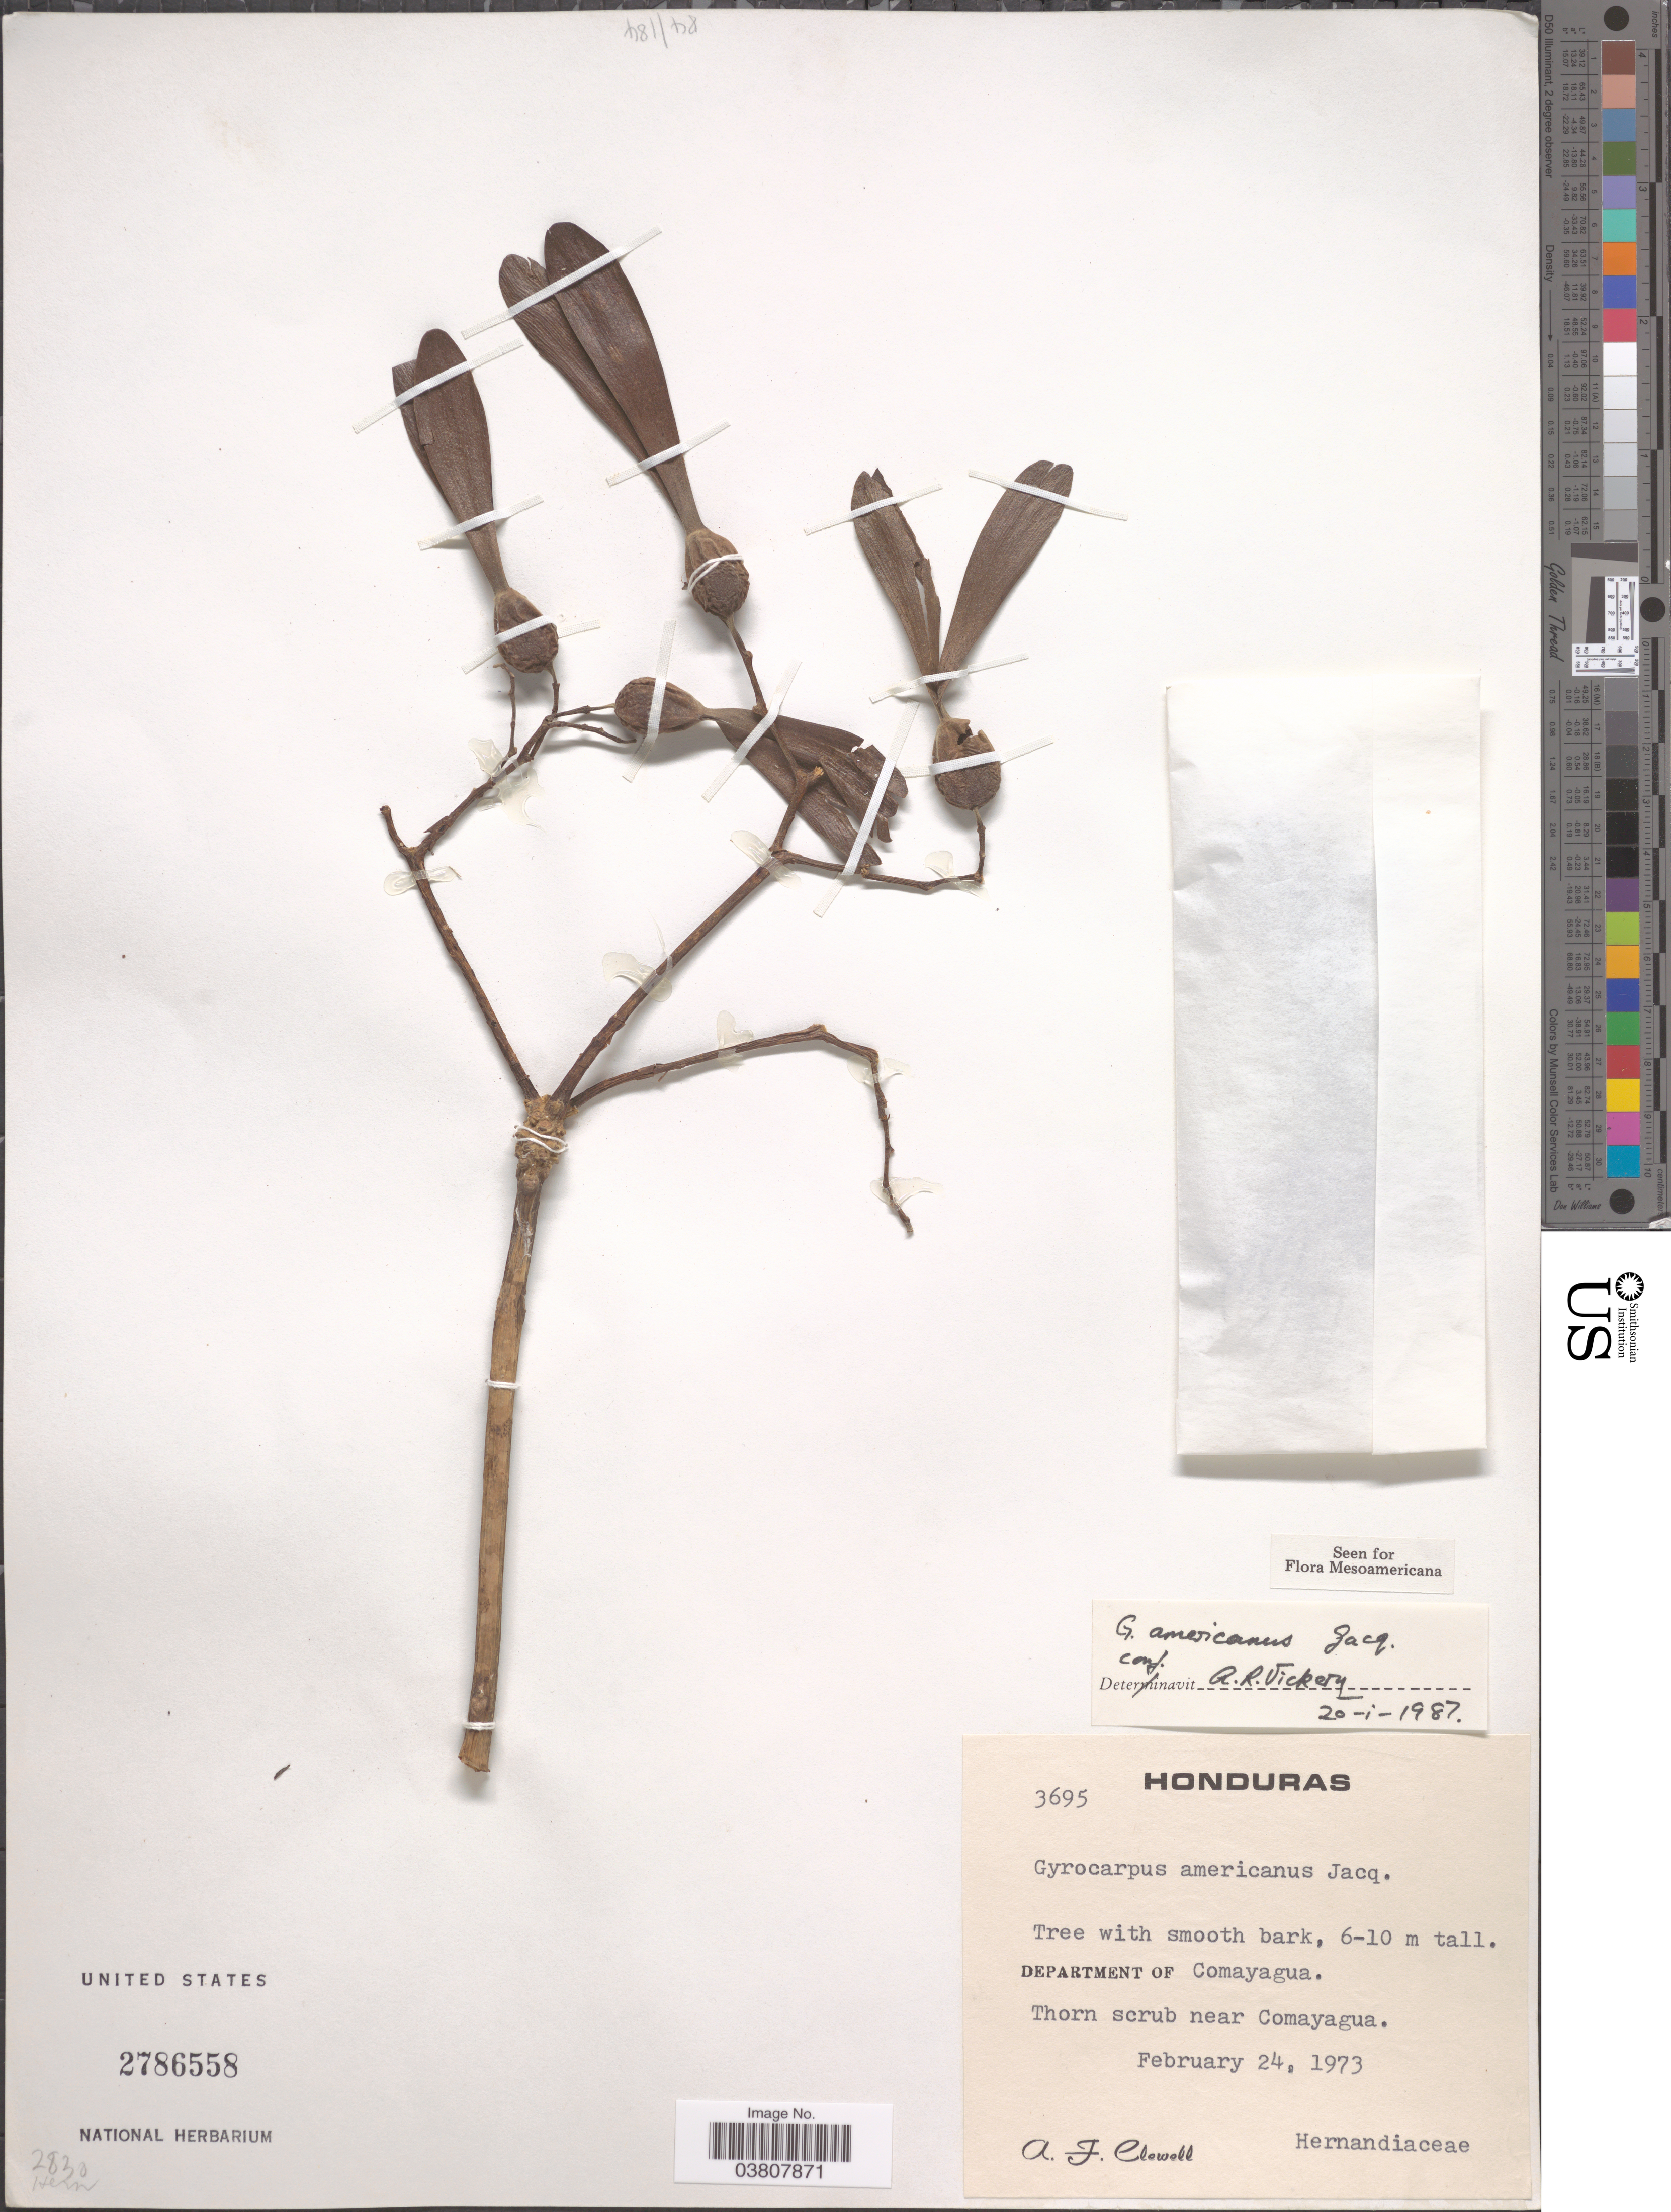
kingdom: Plantae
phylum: Tracheophyta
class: Magnoliopsida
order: Laurales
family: Hernandiaceae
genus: Gyrocarpus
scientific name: Gyrocarpus americanus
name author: Jacq.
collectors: A. Clewell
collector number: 3695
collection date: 1973-02-24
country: Honduras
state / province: Comayagua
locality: Department of Comayagua. Thorn scrub near Comayagua.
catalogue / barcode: US 2786558